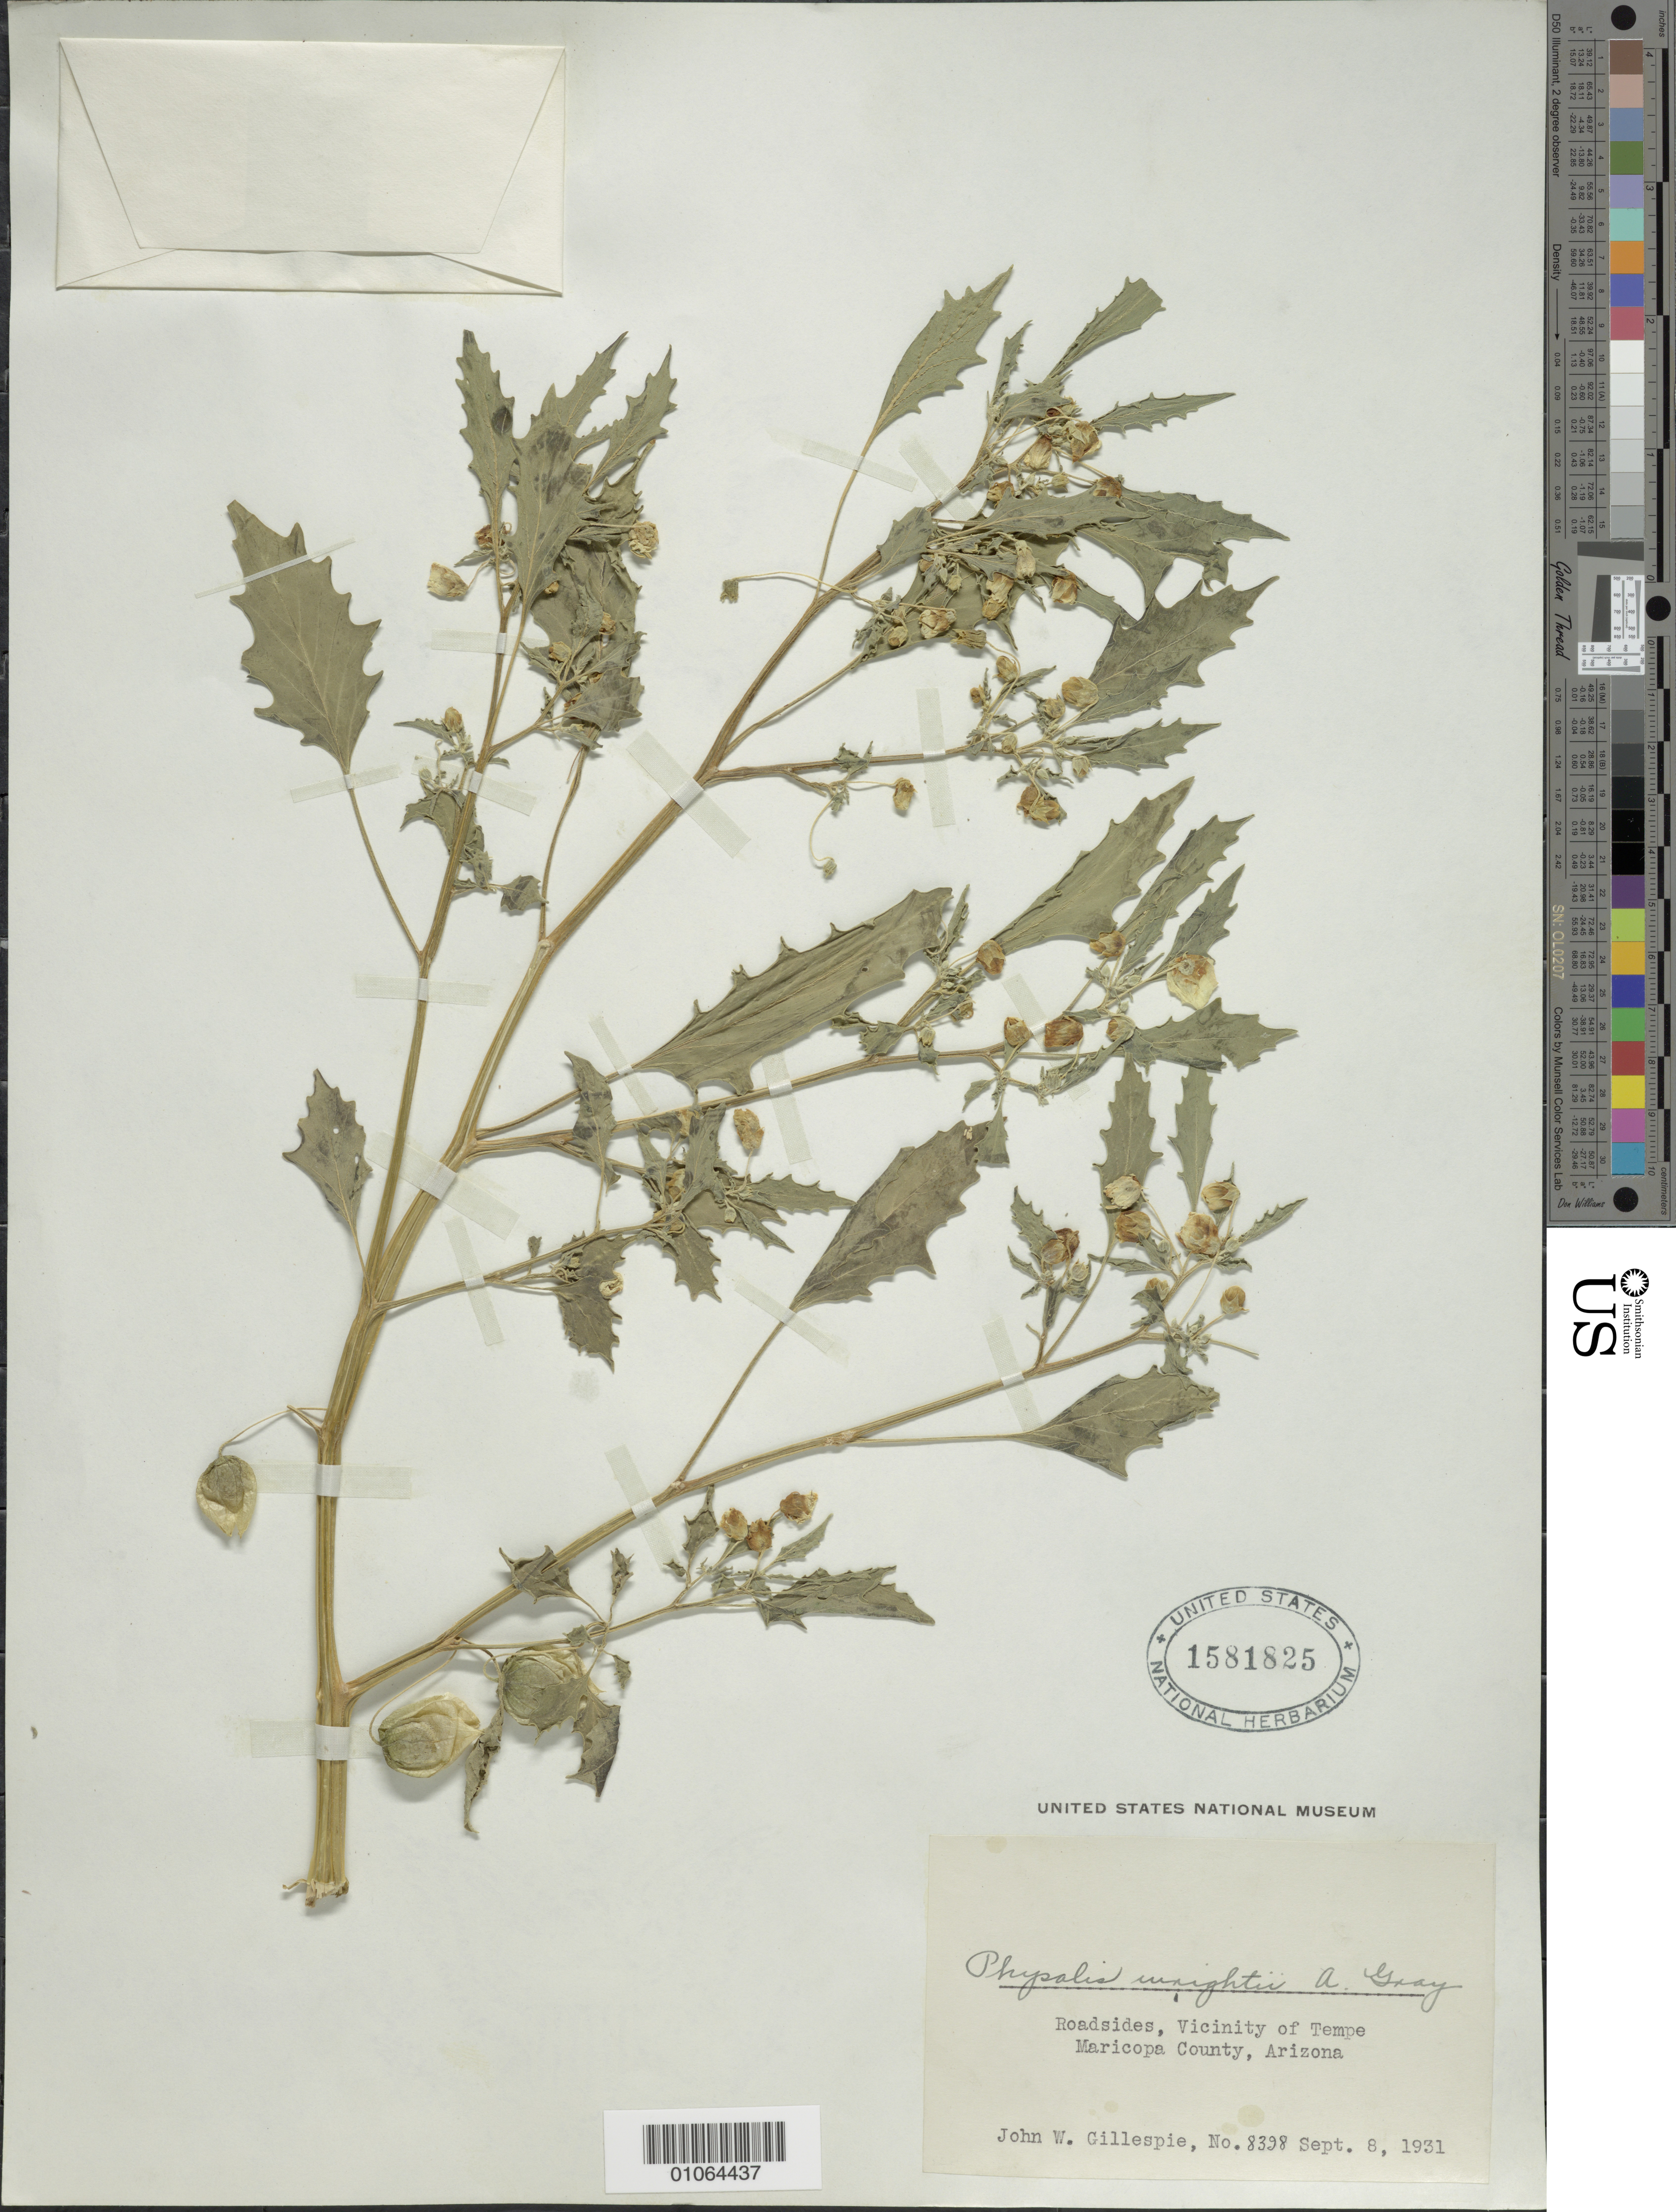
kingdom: Plantae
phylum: Tracheophyta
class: Magnoliopsida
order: Solanales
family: Solanaceae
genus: Physalis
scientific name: Physalis acutifolia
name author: (Miers) Sandwith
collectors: J. W. Gillespie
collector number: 8398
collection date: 1931-09-08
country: United States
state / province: Arizona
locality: Roadsides, Vicinity of Tempe, Maricopa County.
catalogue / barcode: US 1581825